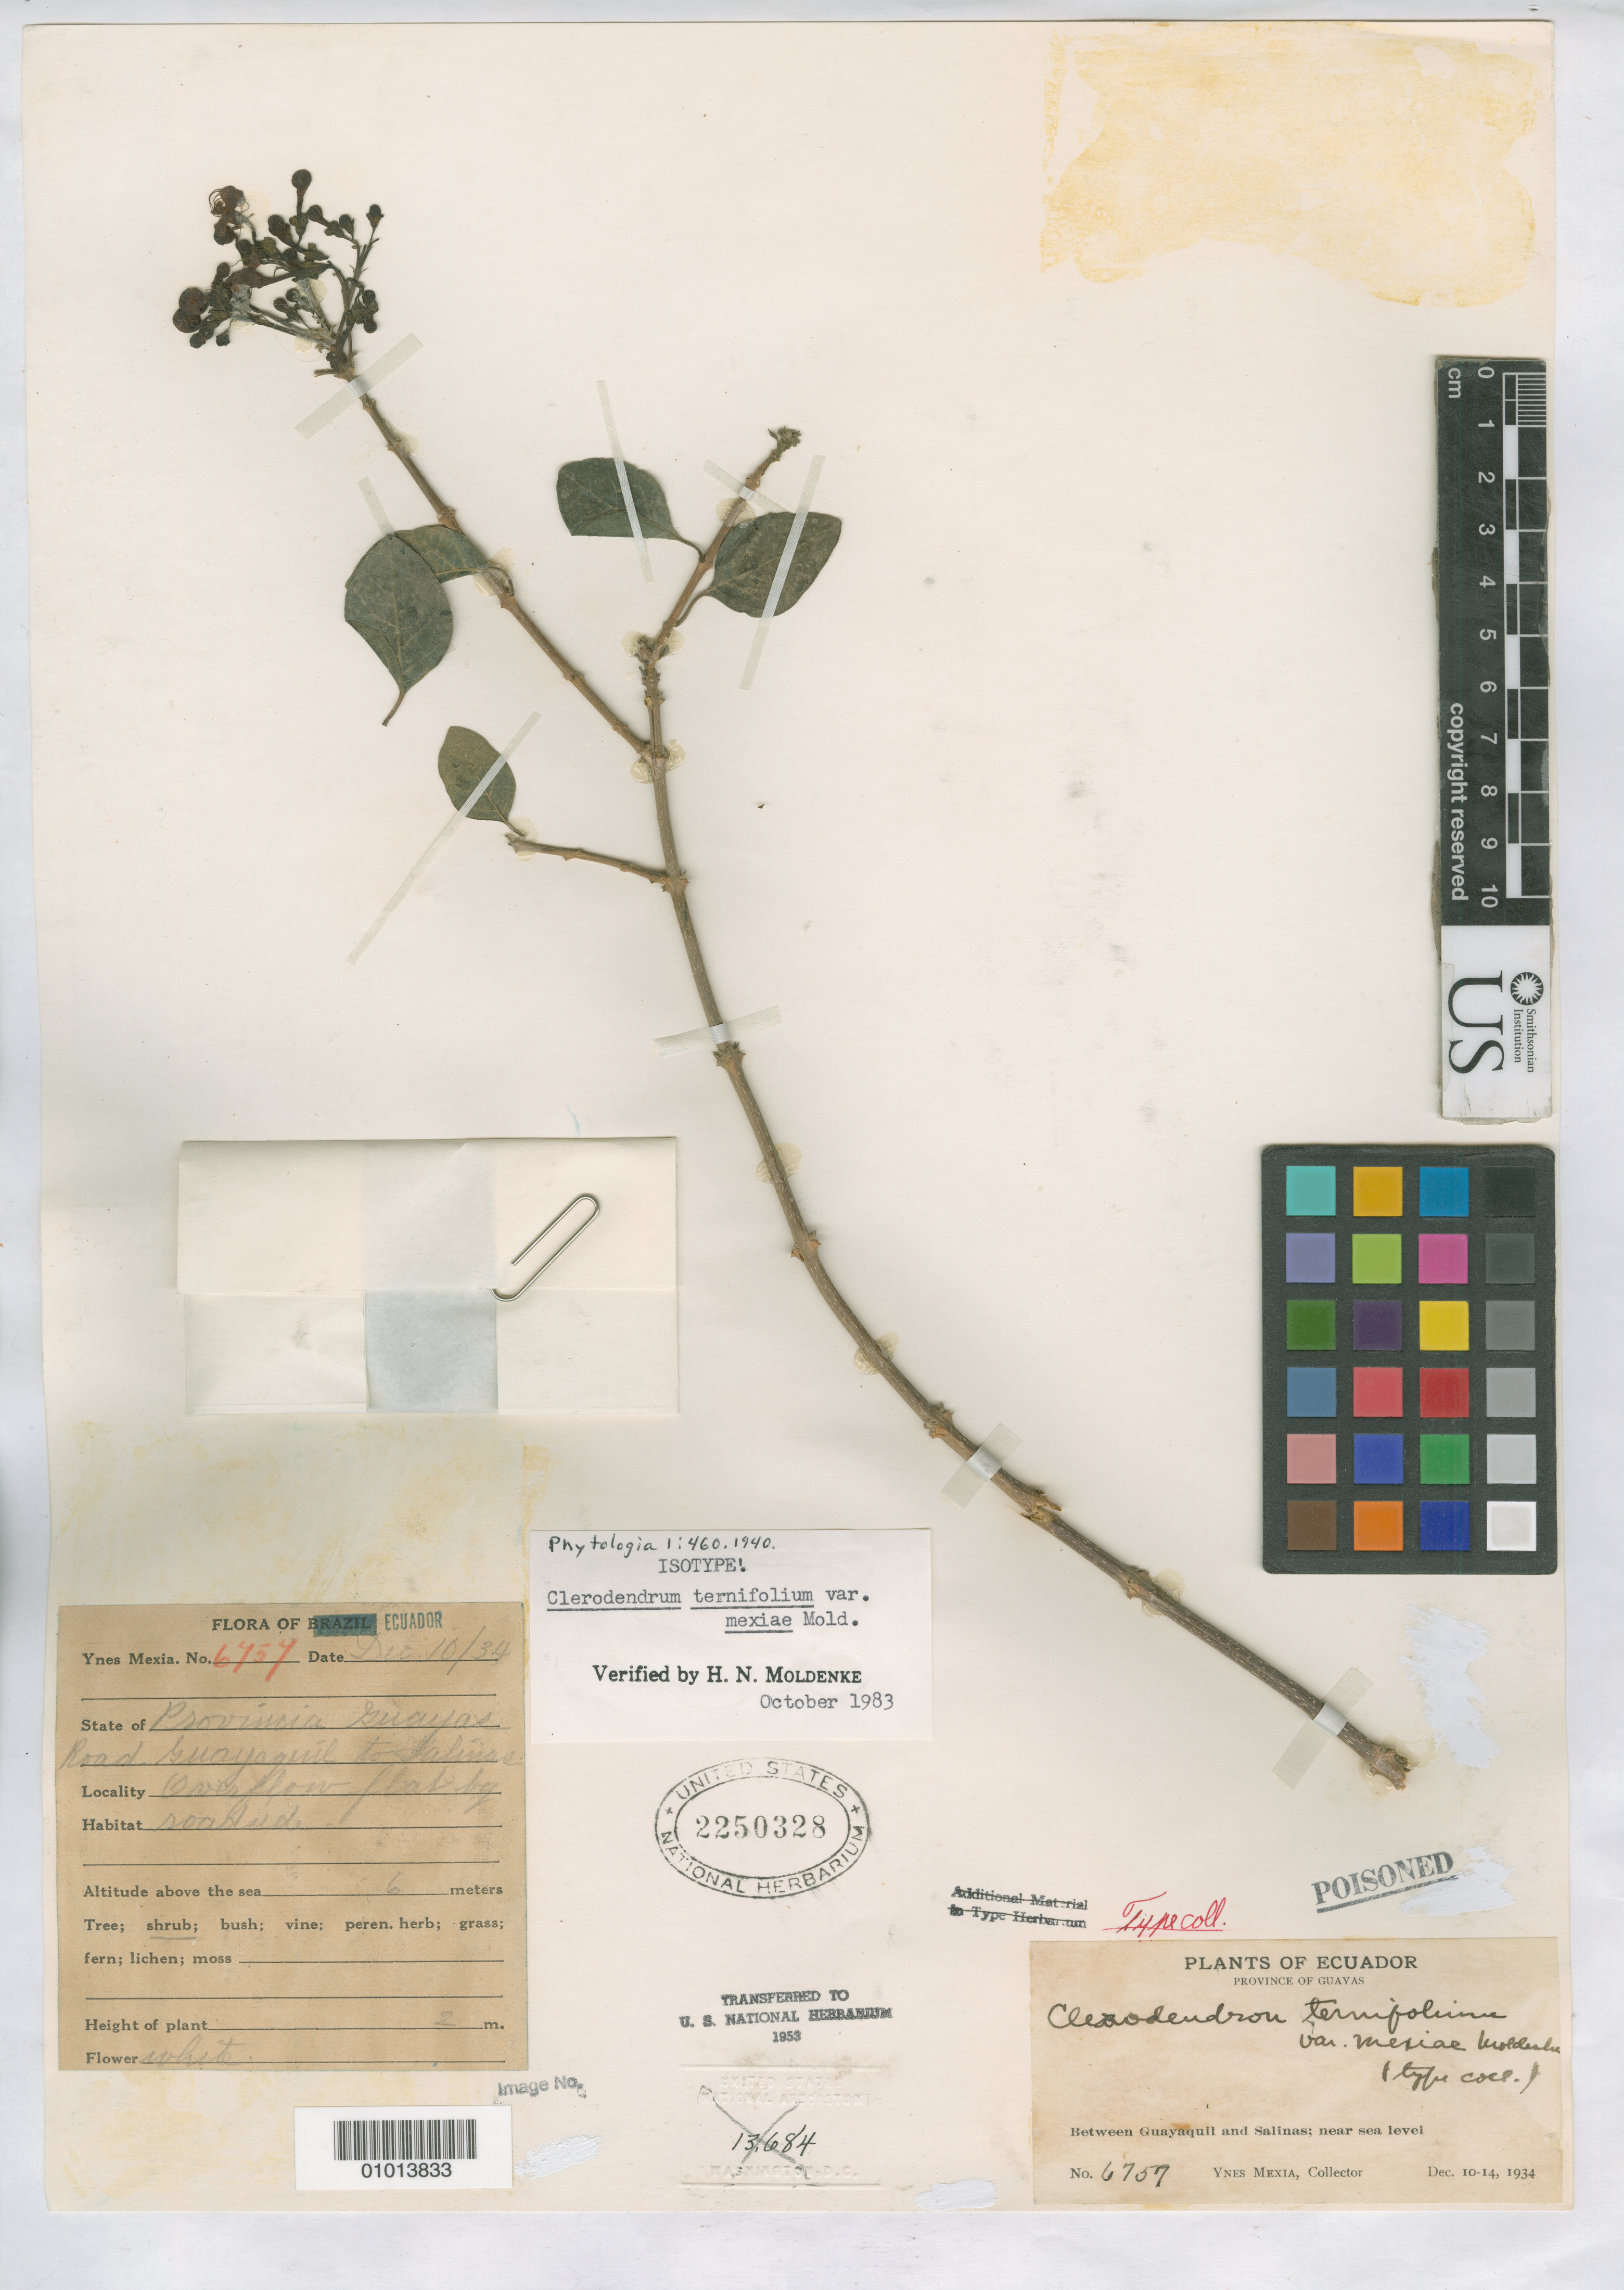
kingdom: Plantae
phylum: Tracheophyta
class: Magnoliopsida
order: Lamiales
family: Lamiaceae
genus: Clerodendrum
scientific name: Clerodendrum ternifolium var. mexiae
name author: Moldenke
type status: Isotype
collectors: Y. Mexia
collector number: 6757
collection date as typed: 10 Dec 1934 to 14 Dec 1934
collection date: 1934-12-10/1934-12-14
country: Ecuador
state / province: Guayas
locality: Between Guayaquil and Salinas; near Sea level.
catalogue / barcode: US 2250328